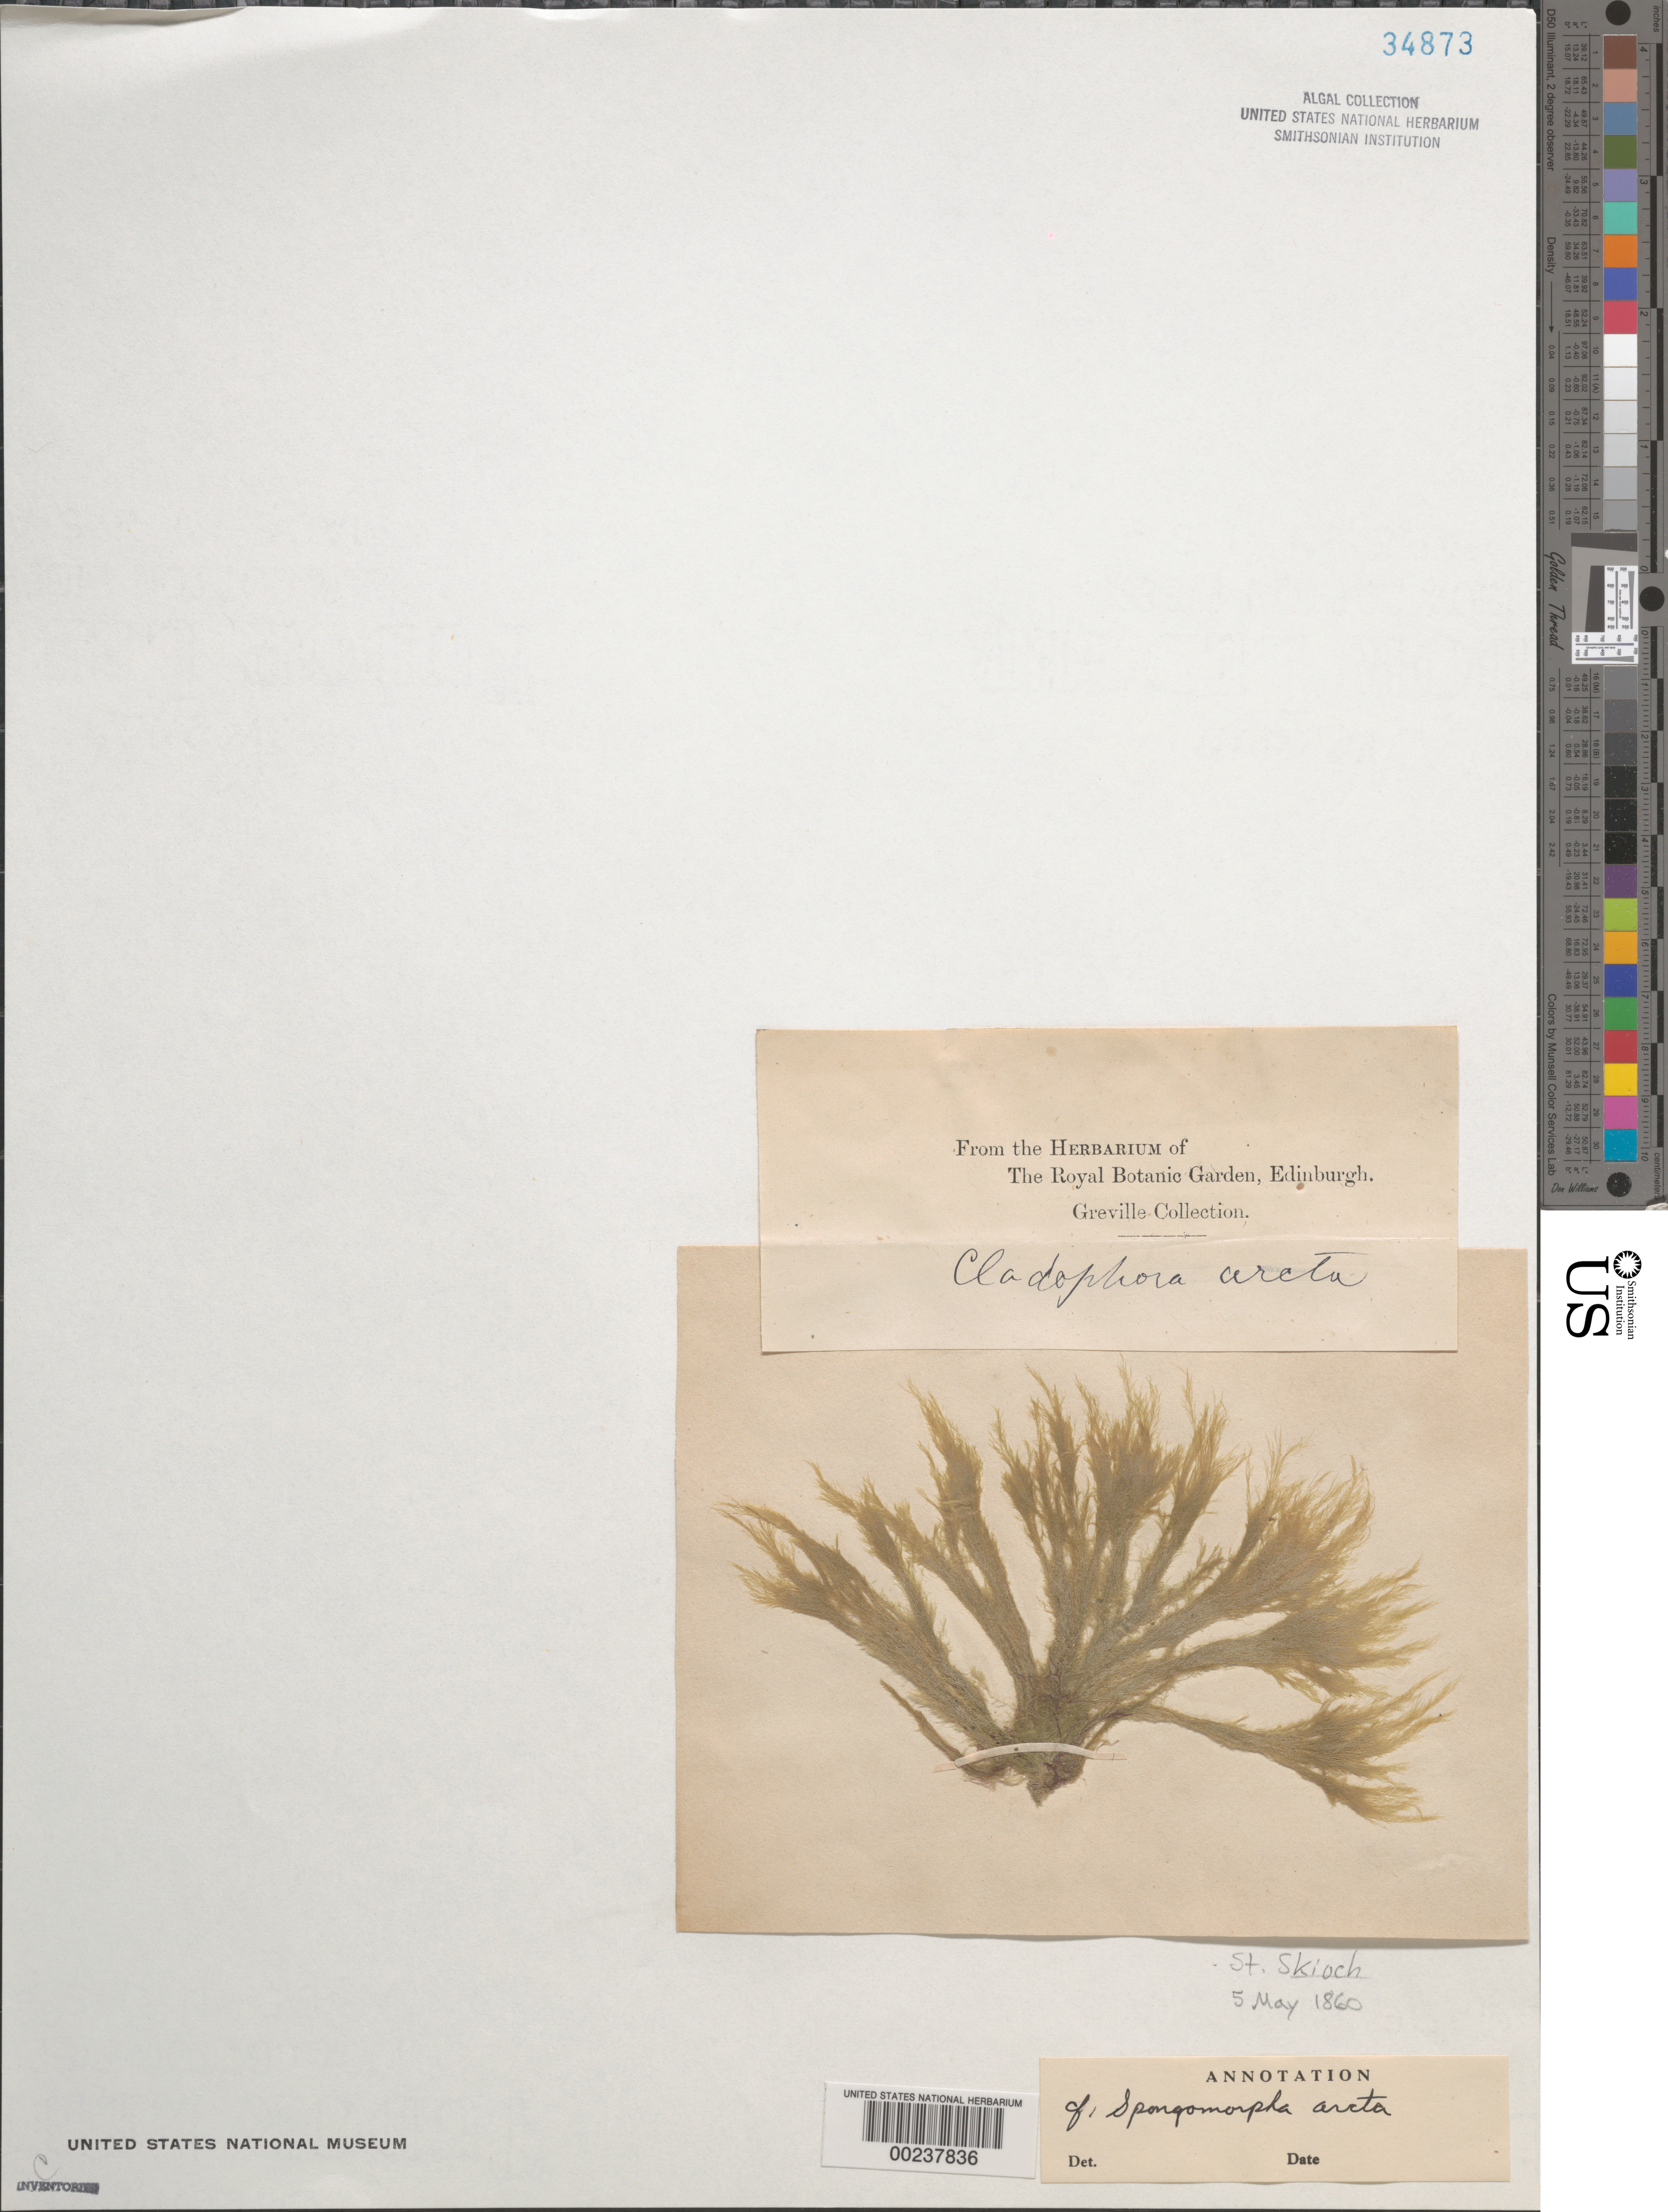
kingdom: Plantae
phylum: Chlorophyta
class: Ulvophyceae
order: Ulotrichales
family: Ulotrichaceae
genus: Acrosiphonia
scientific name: Acrosiphonia arcta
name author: (Dillwyn) Gain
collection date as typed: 05 May 1860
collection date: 1860-05-05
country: United Kingdom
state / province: Scotland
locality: St. Skiach (St. Skioch)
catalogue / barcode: US 34873